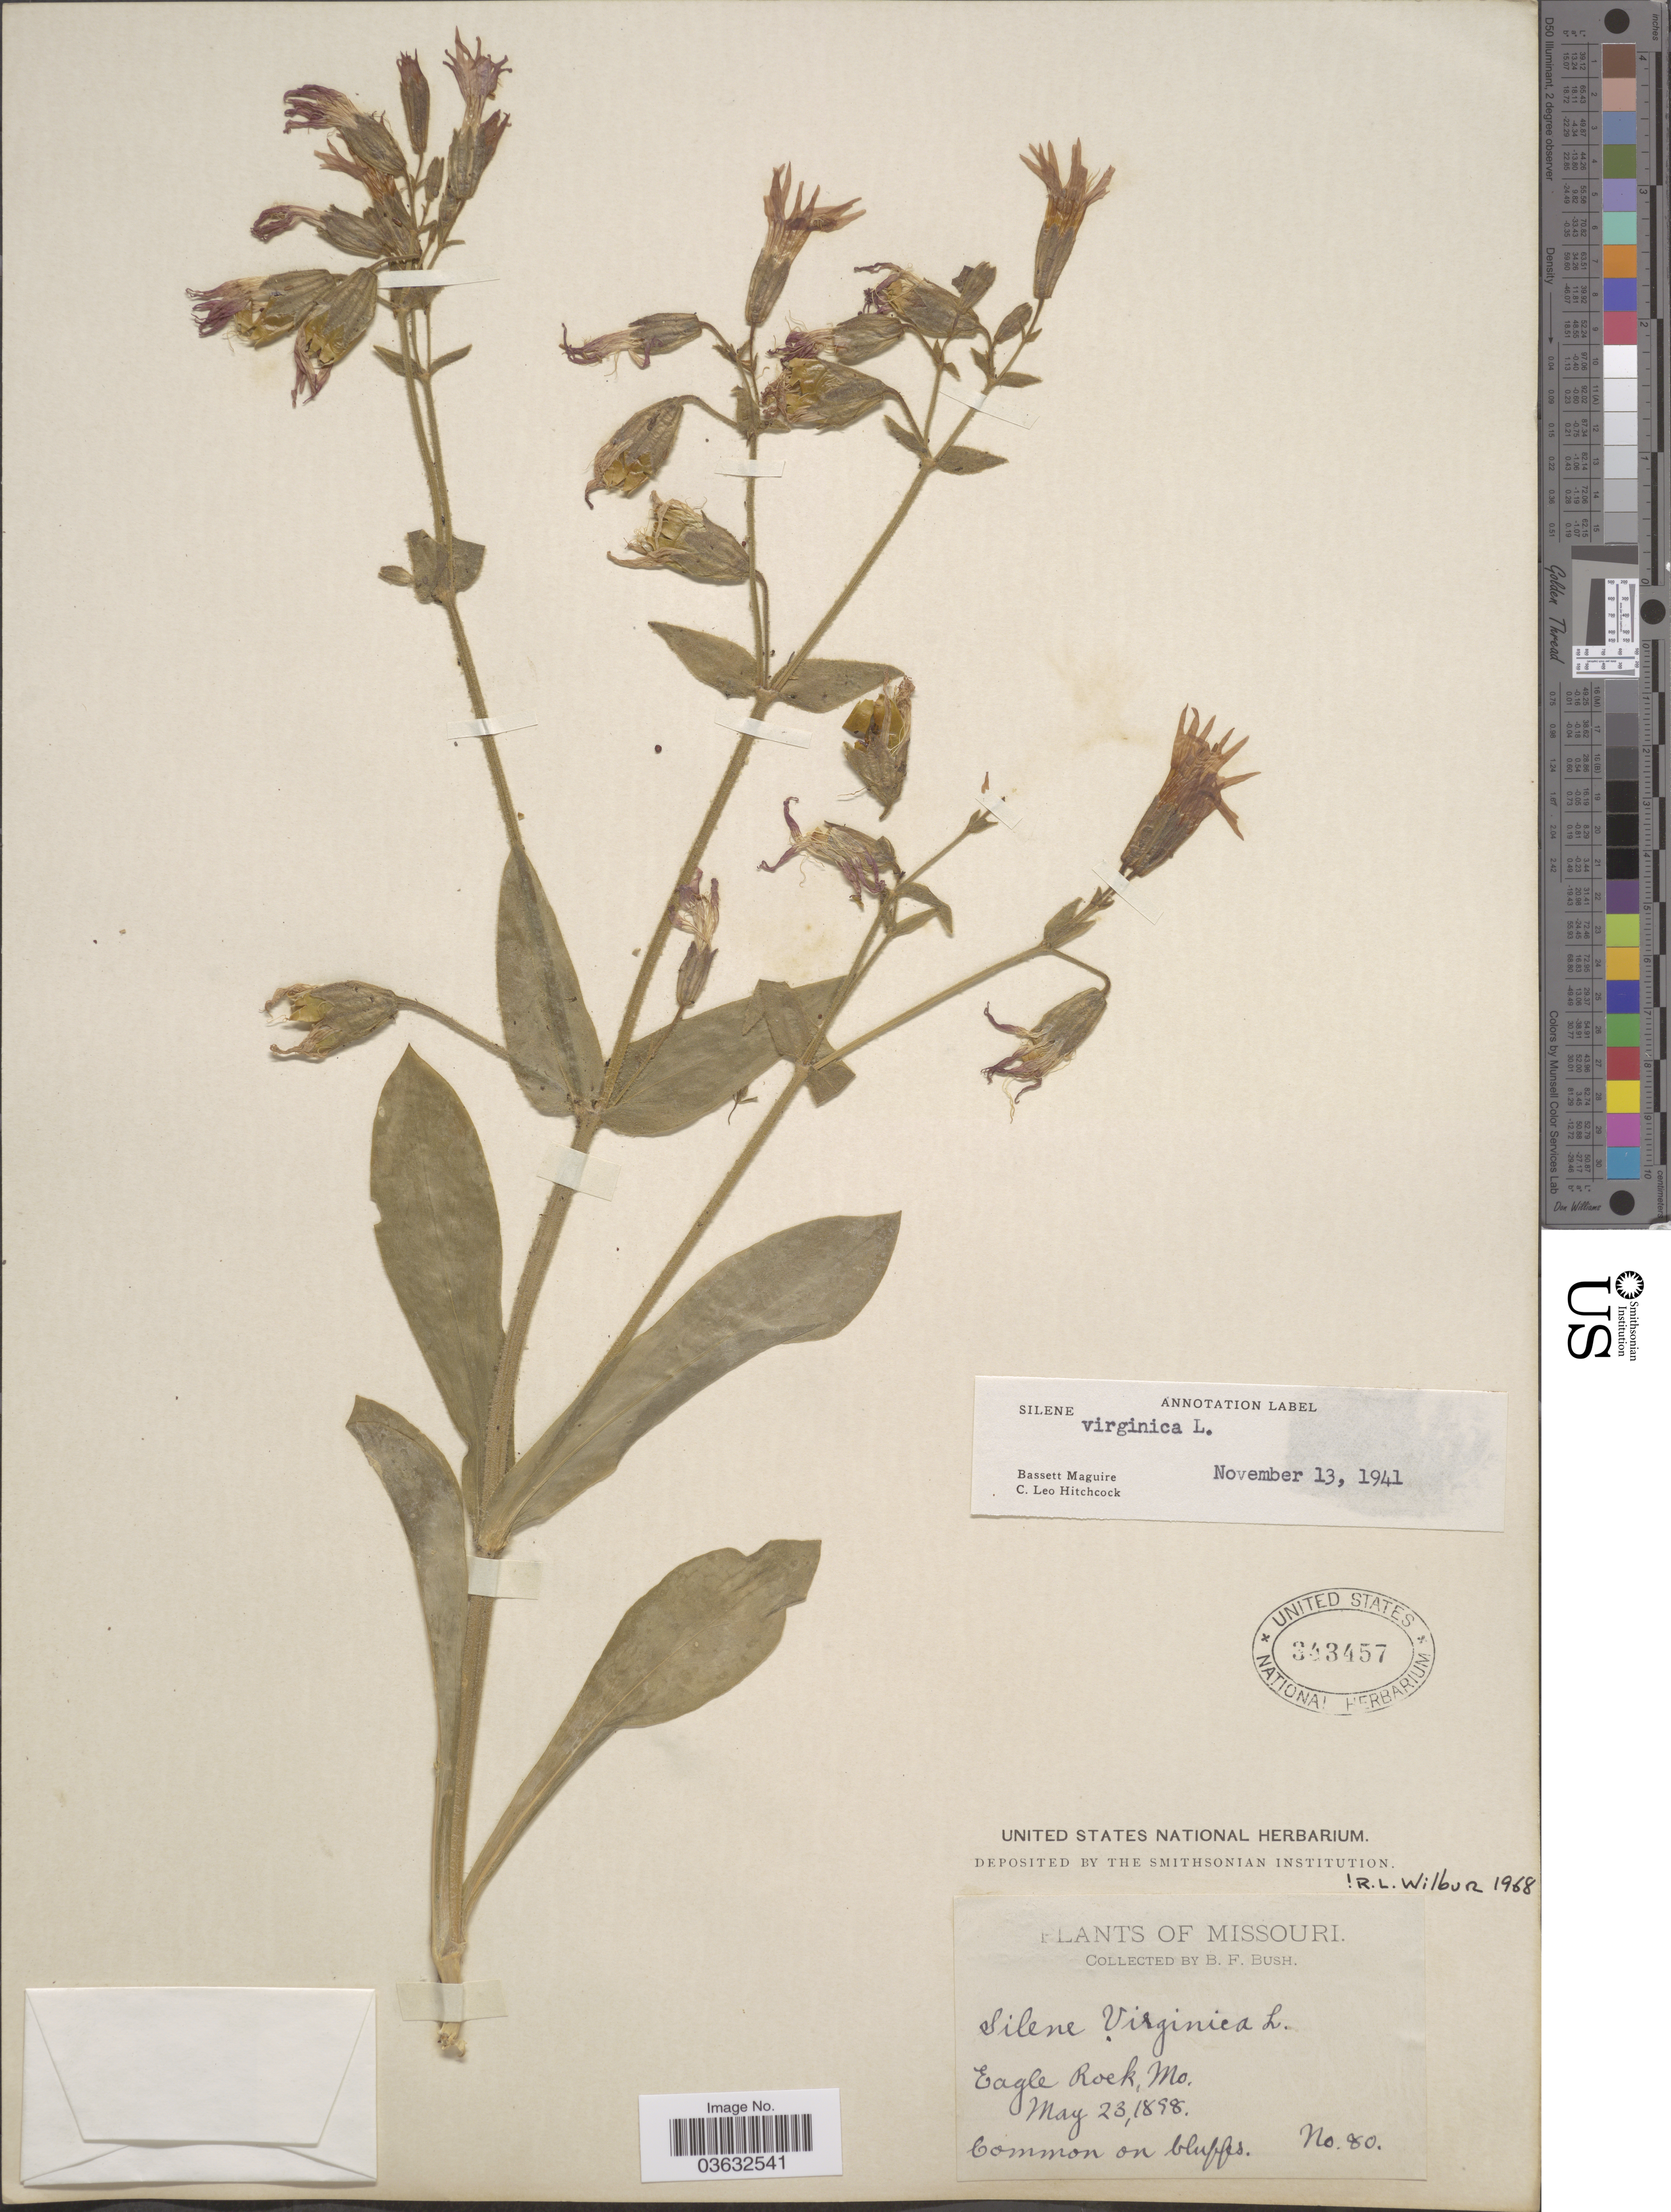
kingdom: Plantae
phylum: Tracheophyta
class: Magnoliopsida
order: Caryophyllales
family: Caryophyllaceae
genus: Silene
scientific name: Silene virginica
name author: L.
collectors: B. F. Bush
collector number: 80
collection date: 1898-05-23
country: United States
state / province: Missouri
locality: Eagle Rock.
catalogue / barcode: US 343457